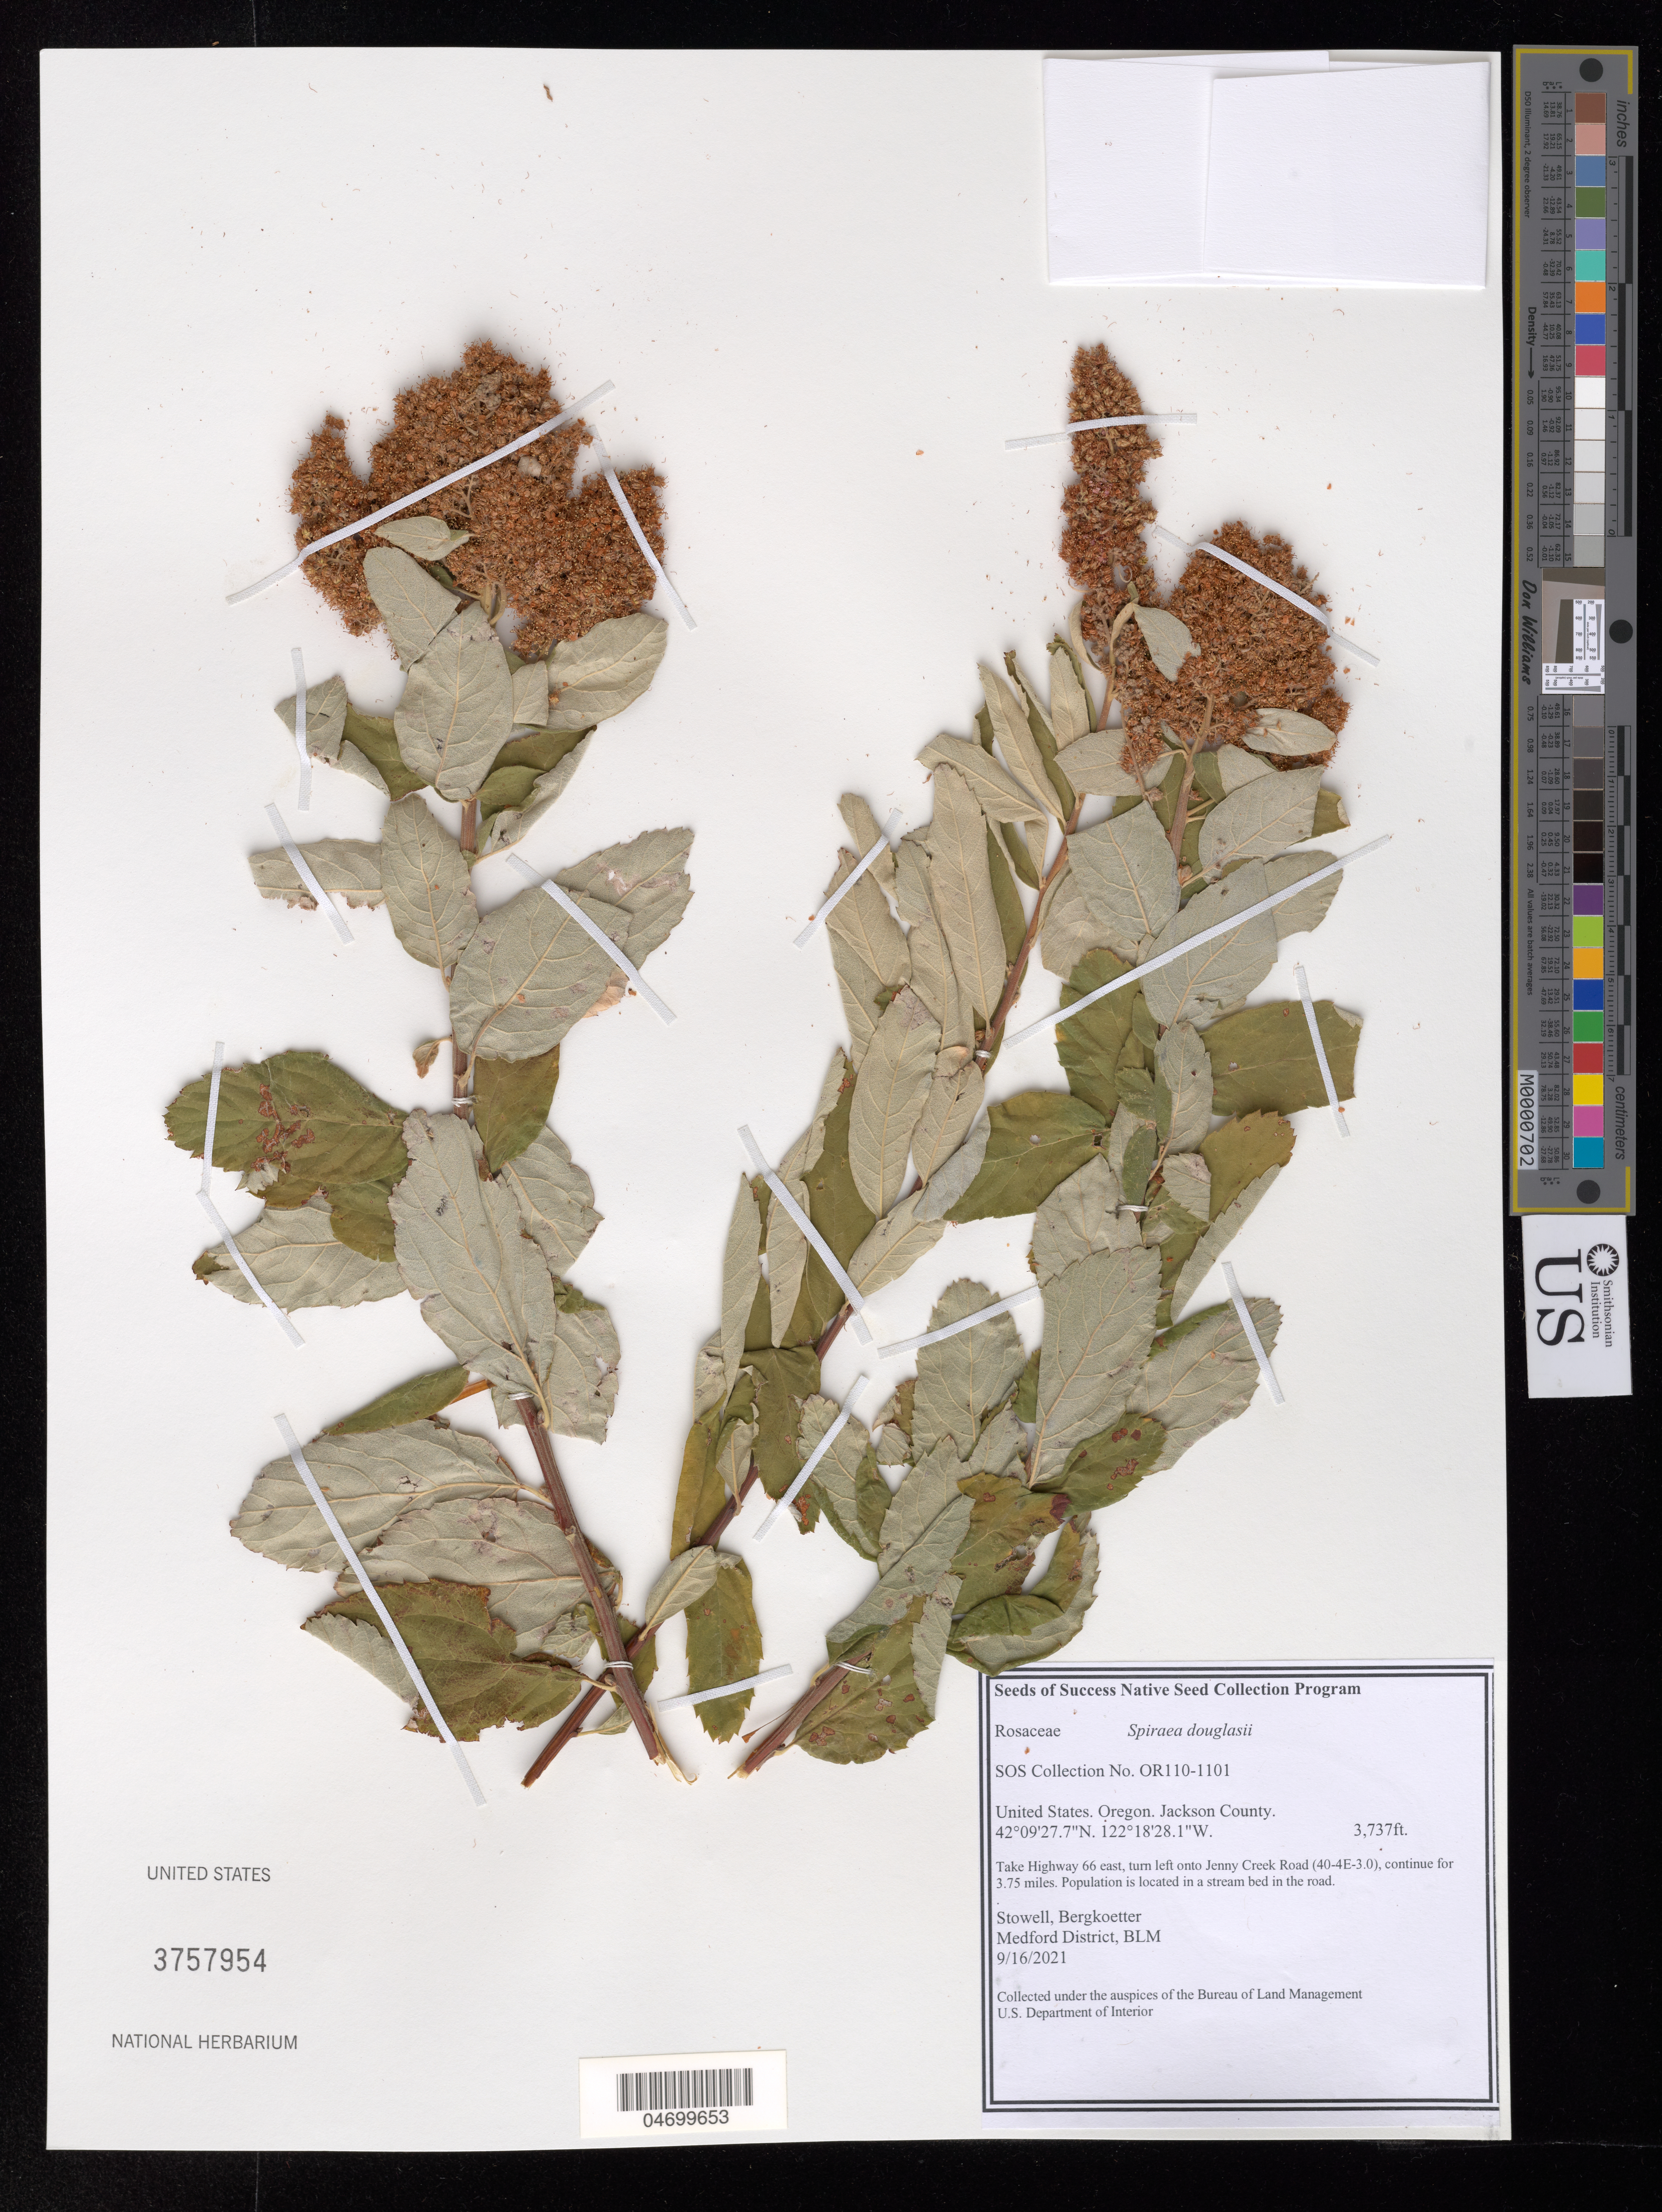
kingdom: Plantae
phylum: Tracheophyta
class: Magnoliopsida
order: Rosales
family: Rosaceae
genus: Spiraea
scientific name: Spiraea douglasii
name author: Hook.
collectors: -. Stowell & -. Bergkoetter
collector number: OR110-1101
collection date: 2021-09-16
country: United States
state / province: Oregon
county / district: Jackson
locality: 3.75 mi. on Jenny Creek Road (40-4E-3.0)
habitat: Stream bed in the road.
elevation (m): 1139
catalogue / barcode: US 3757954